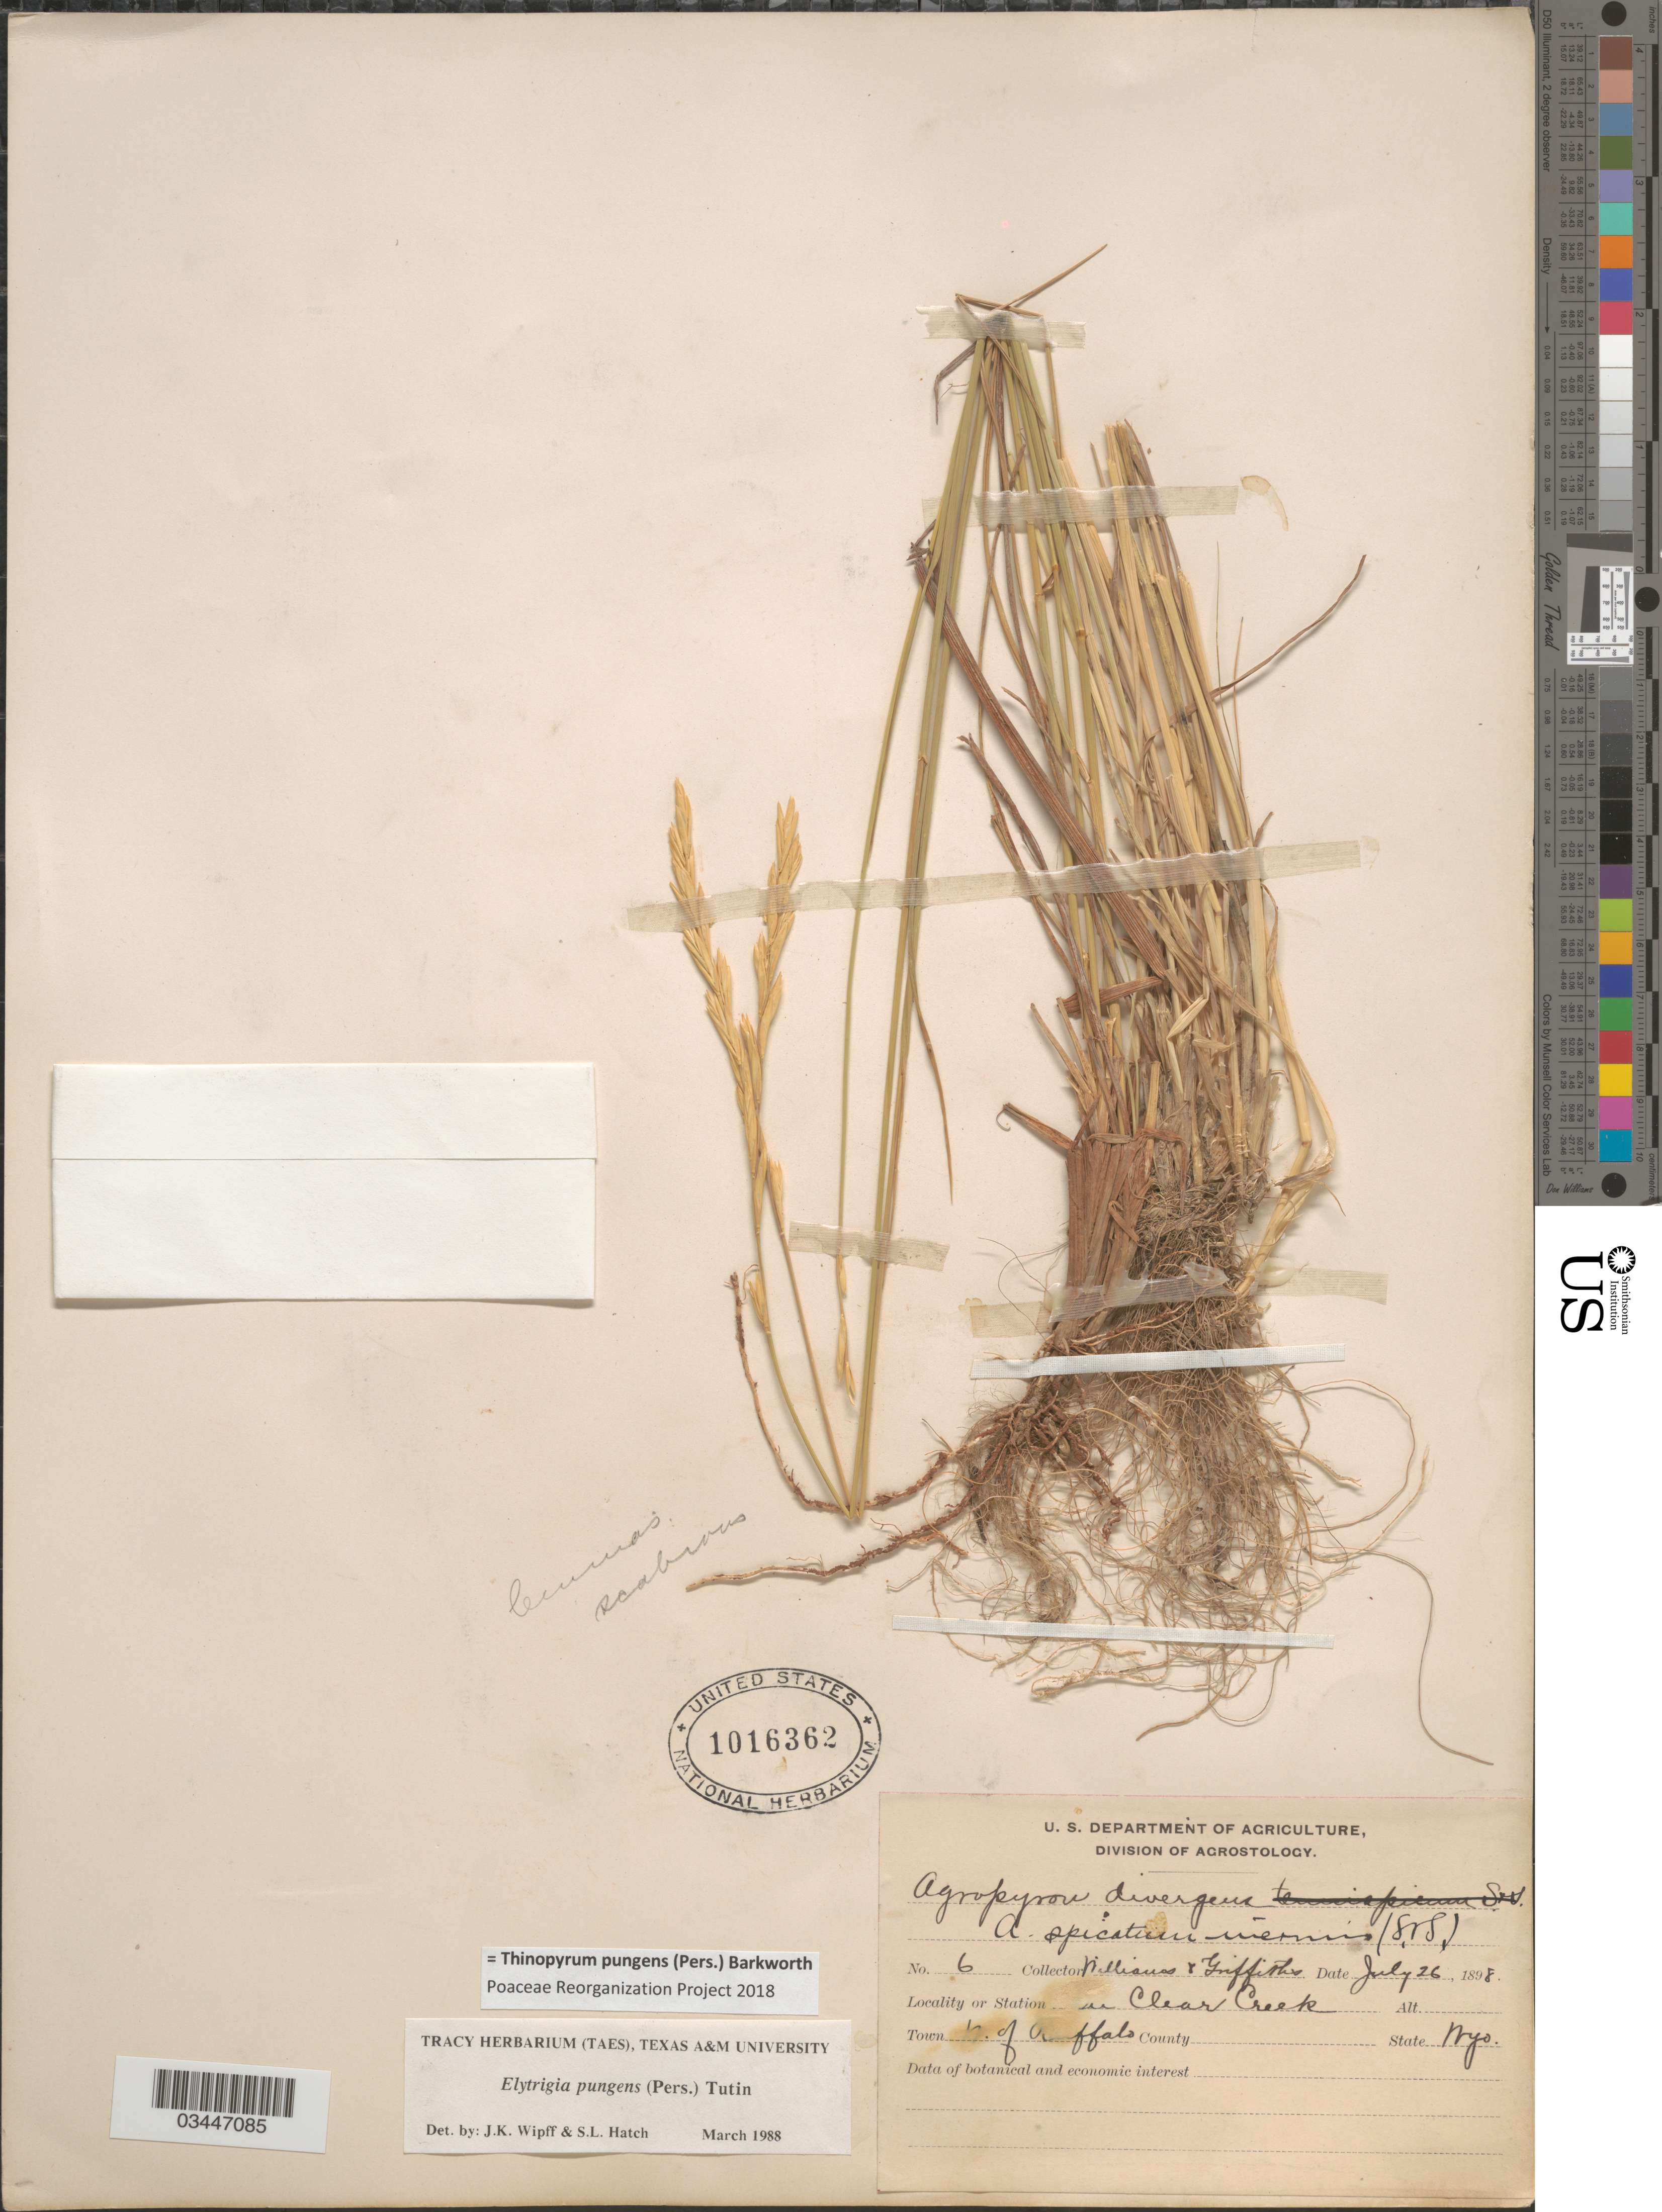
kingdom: Plantae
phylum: Tracheophyta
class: Liliopsida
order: Poales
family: Poaceae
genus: Thinopyrum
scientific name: Thinopyrum pungens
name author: (Pers.) Barkworth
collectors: -- Williams & -- Griffiths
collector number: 6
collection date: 1898-07-26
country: United States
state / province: Wyoming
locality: [illegible text] Clear Creek. Town N. of Buffalo.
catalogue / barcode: US 1016362